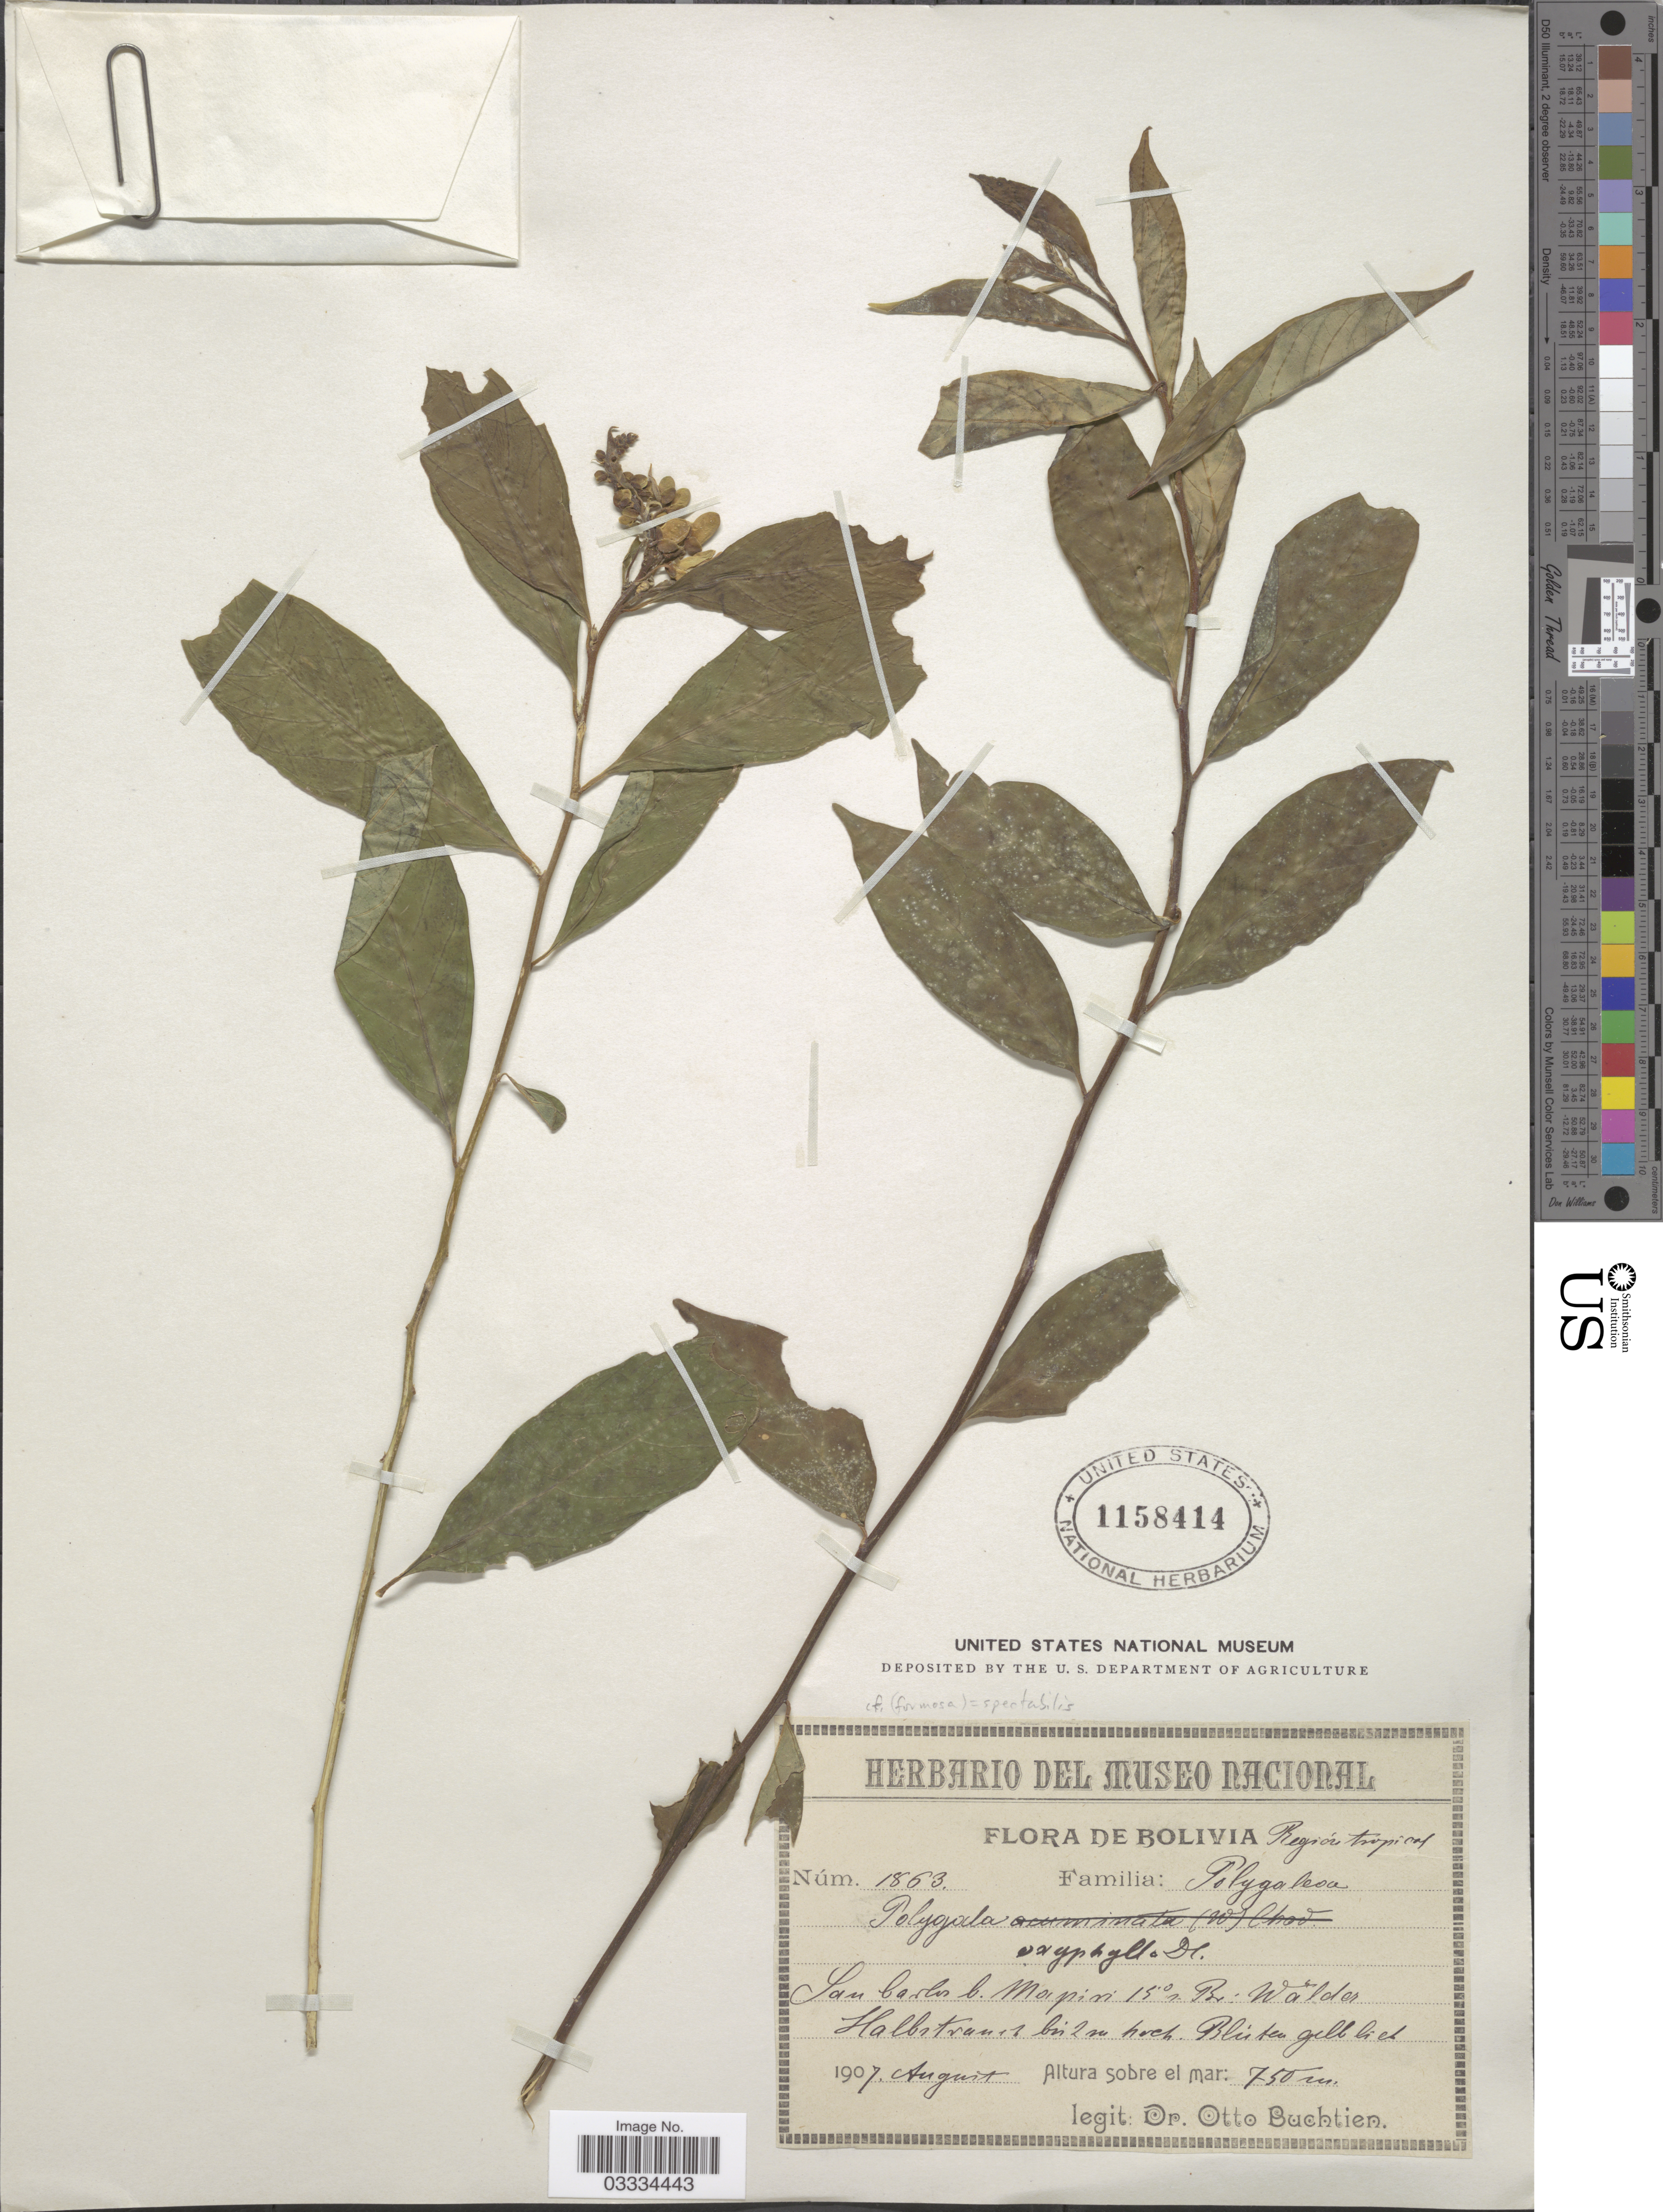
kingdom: Plantae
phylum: Tracheophyta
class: Magnoliopsida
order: Fabales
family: Polygalaceae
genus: Polygala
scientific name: Polygala sp.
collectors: O. Buchtien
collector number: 1863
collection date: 1907-08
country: Bolivia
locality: Región tropical. San Carlos l. Mapiri 15° s. Br.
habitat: Walder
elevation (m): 750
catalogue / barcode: US 1158414